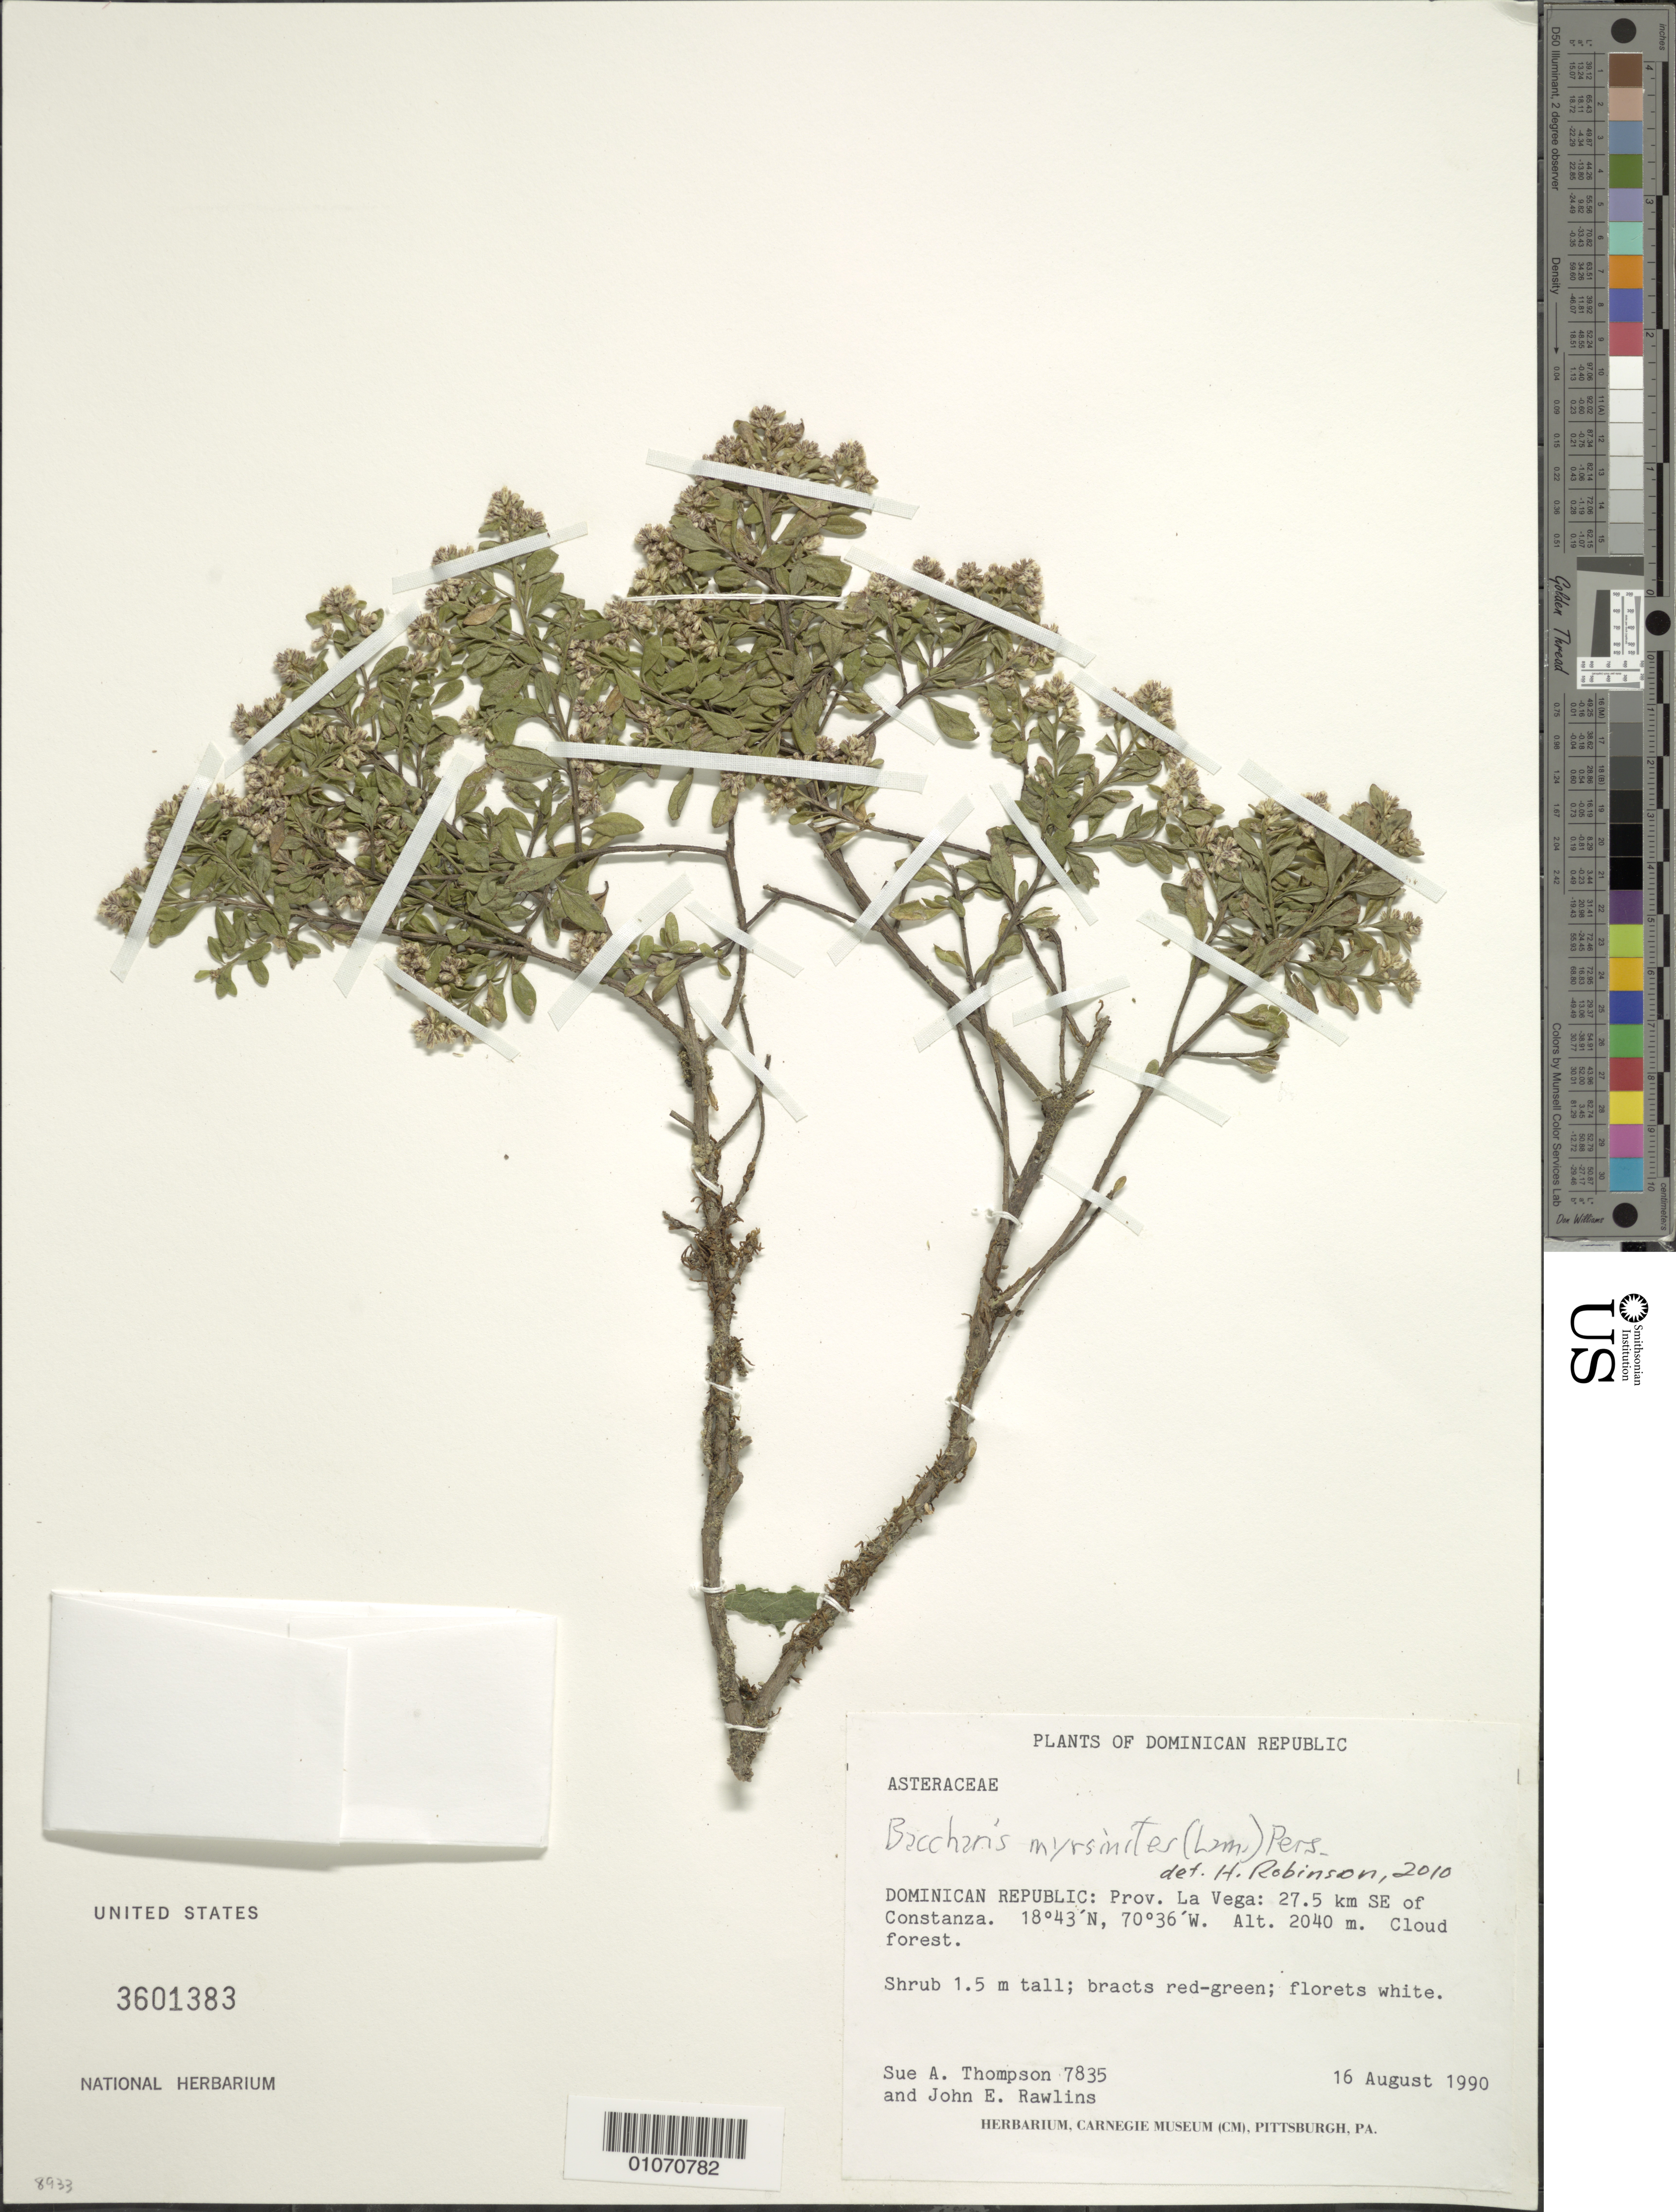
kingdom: Plantae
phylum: Tracheophyta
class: Magnoliopsida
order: Asterales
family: Asteraceae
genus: Baccharis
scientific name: Baccharis myrsinites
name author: Pers.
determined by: Robinson, Harold E., (US)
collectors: S. A. Thompson & J. Rawlins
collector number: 7835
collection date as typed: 16 Aug 1990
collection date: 1990-08-16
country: Dominican Republic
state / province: La Vega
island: Hispaniola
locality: Constanza, 27.5 km SE of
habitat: Cloud forest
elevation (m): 2040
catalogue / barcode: US 3601383